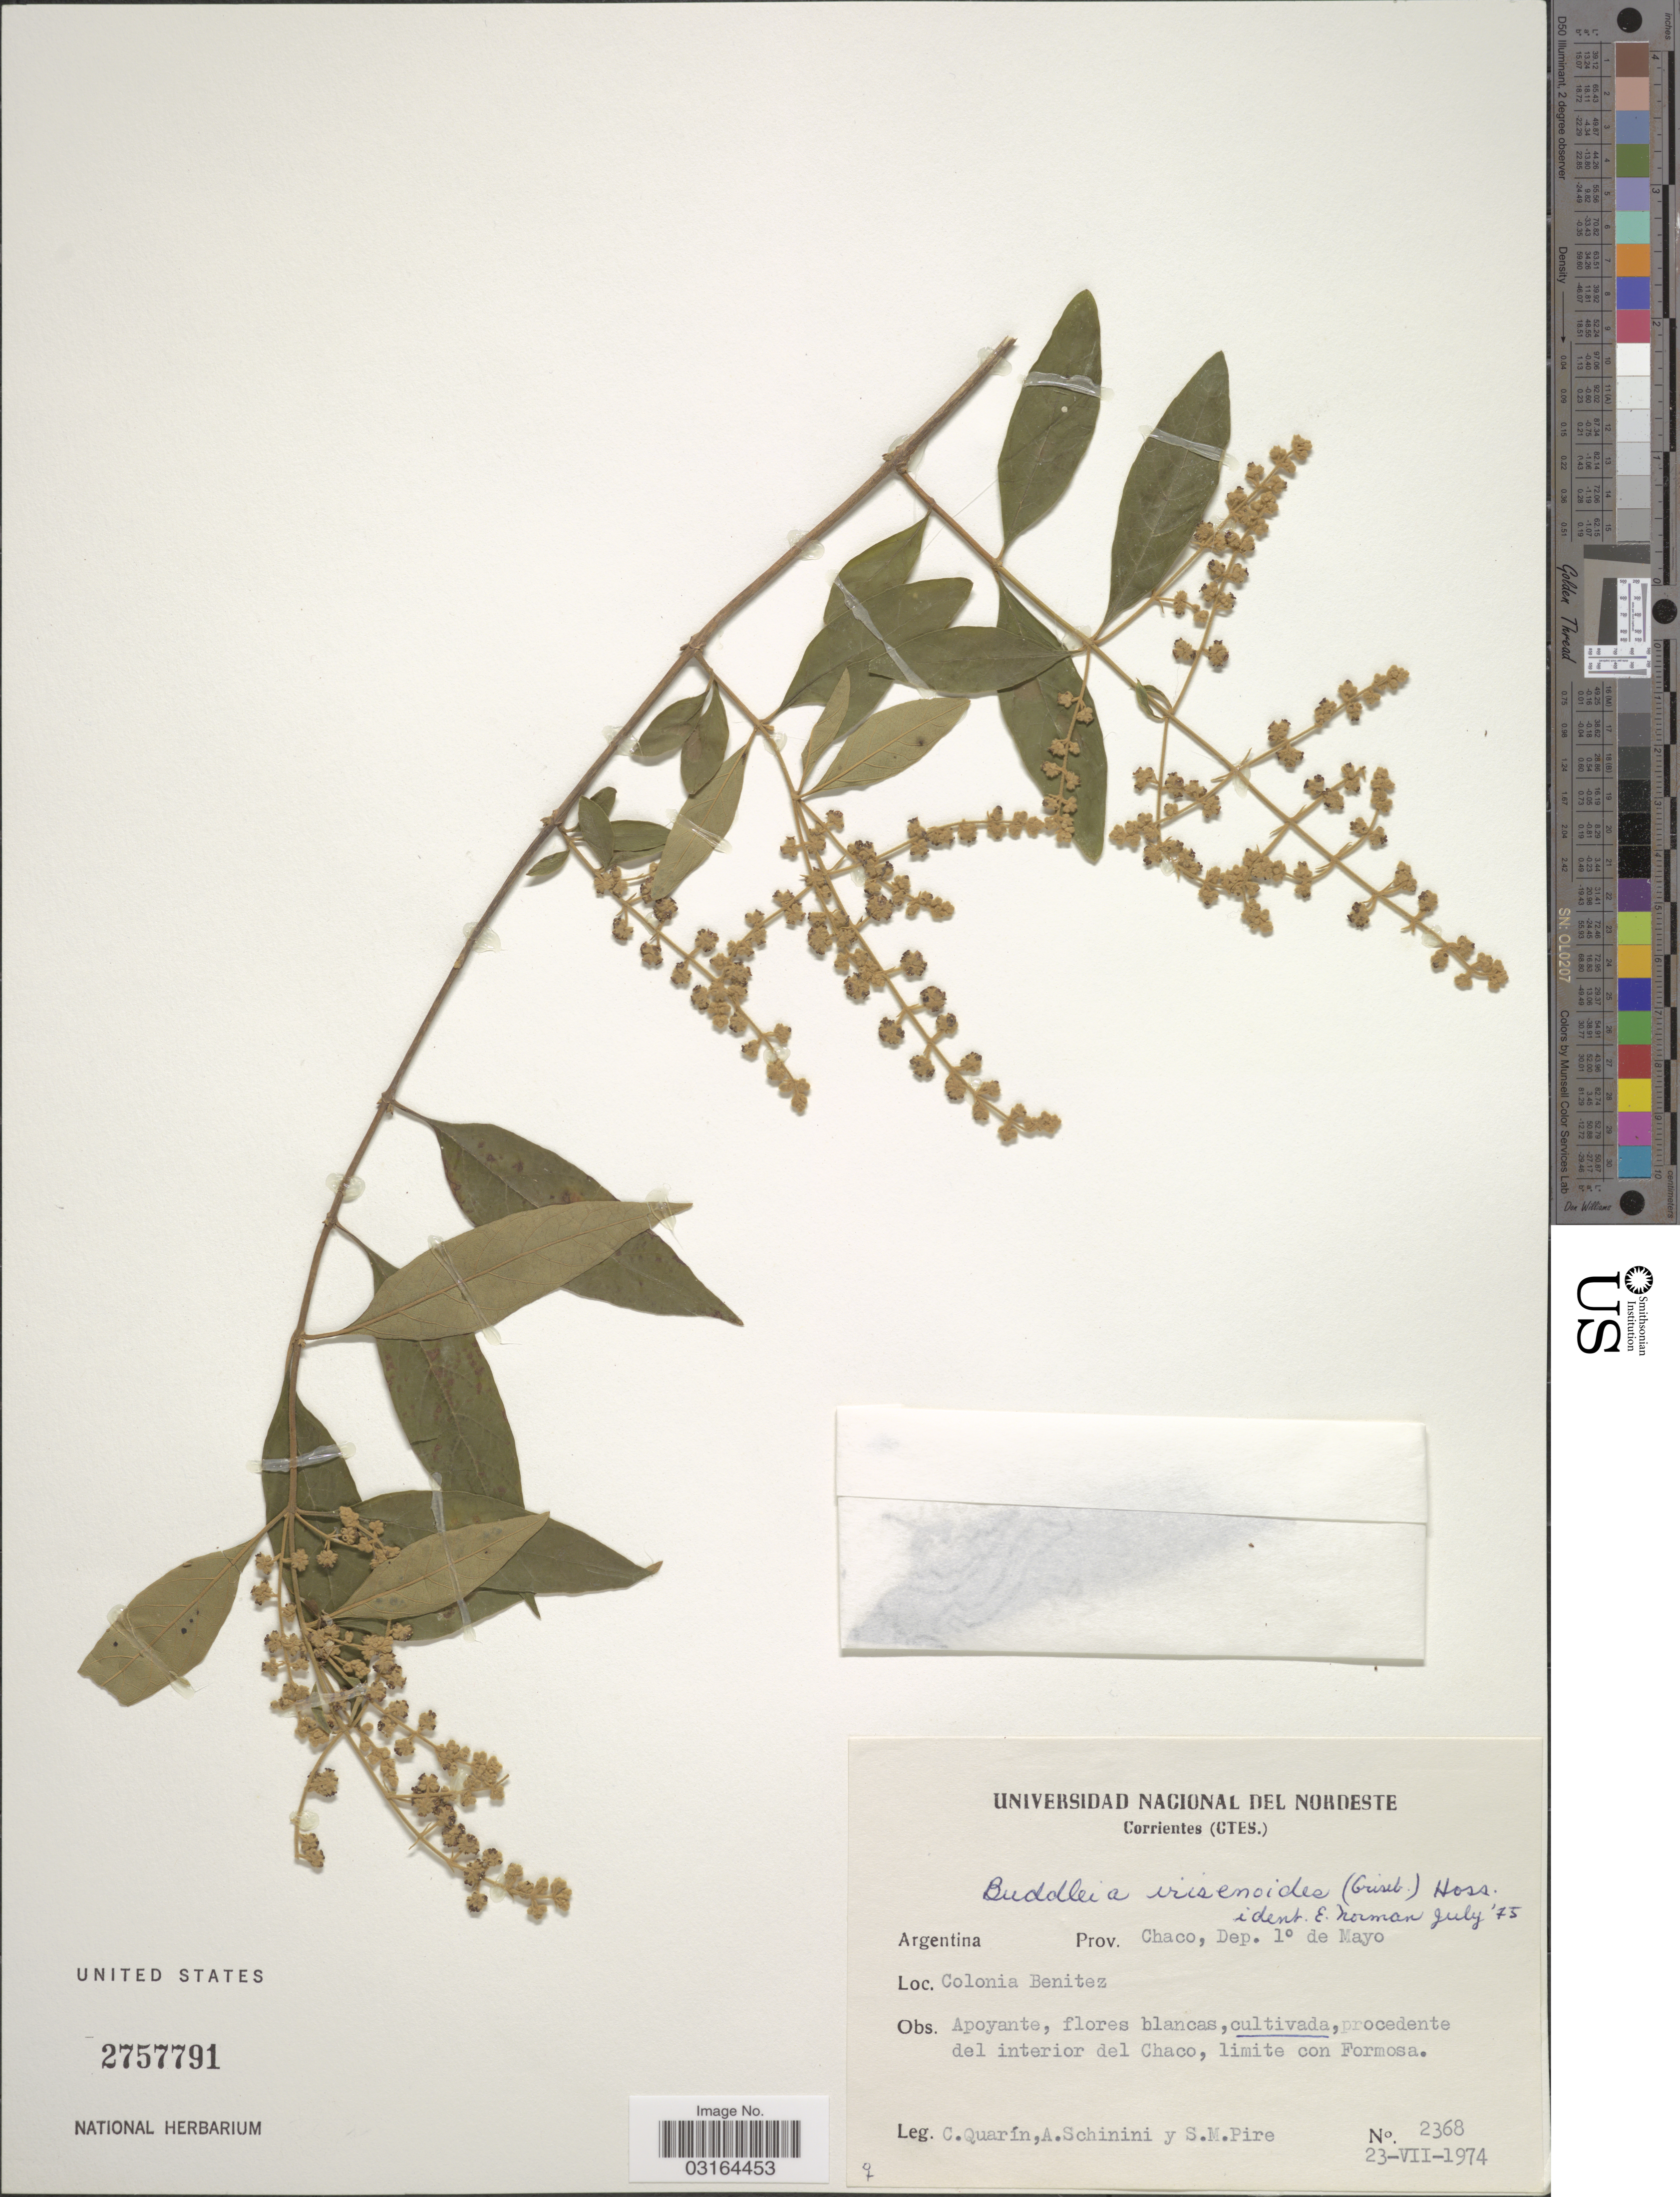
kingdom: Plantae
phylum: Tracheophyta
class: Magnoliopsida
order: Lamiales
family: Scrophulariaceae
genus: Buddleja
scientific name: Buddleja iresinoides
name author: (Griseb.) Hoss.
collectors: C. Quarín, A. Schinini & S. Pire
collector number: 2368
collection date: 1974-07-23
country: Argentina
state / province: Chaco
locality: Prov. Chaco, Dep. 1º de Mayo. Colonia Benitez. Cultivada, procedente del interior del Chaco, limite con Formosa.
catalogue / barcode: US 2757791